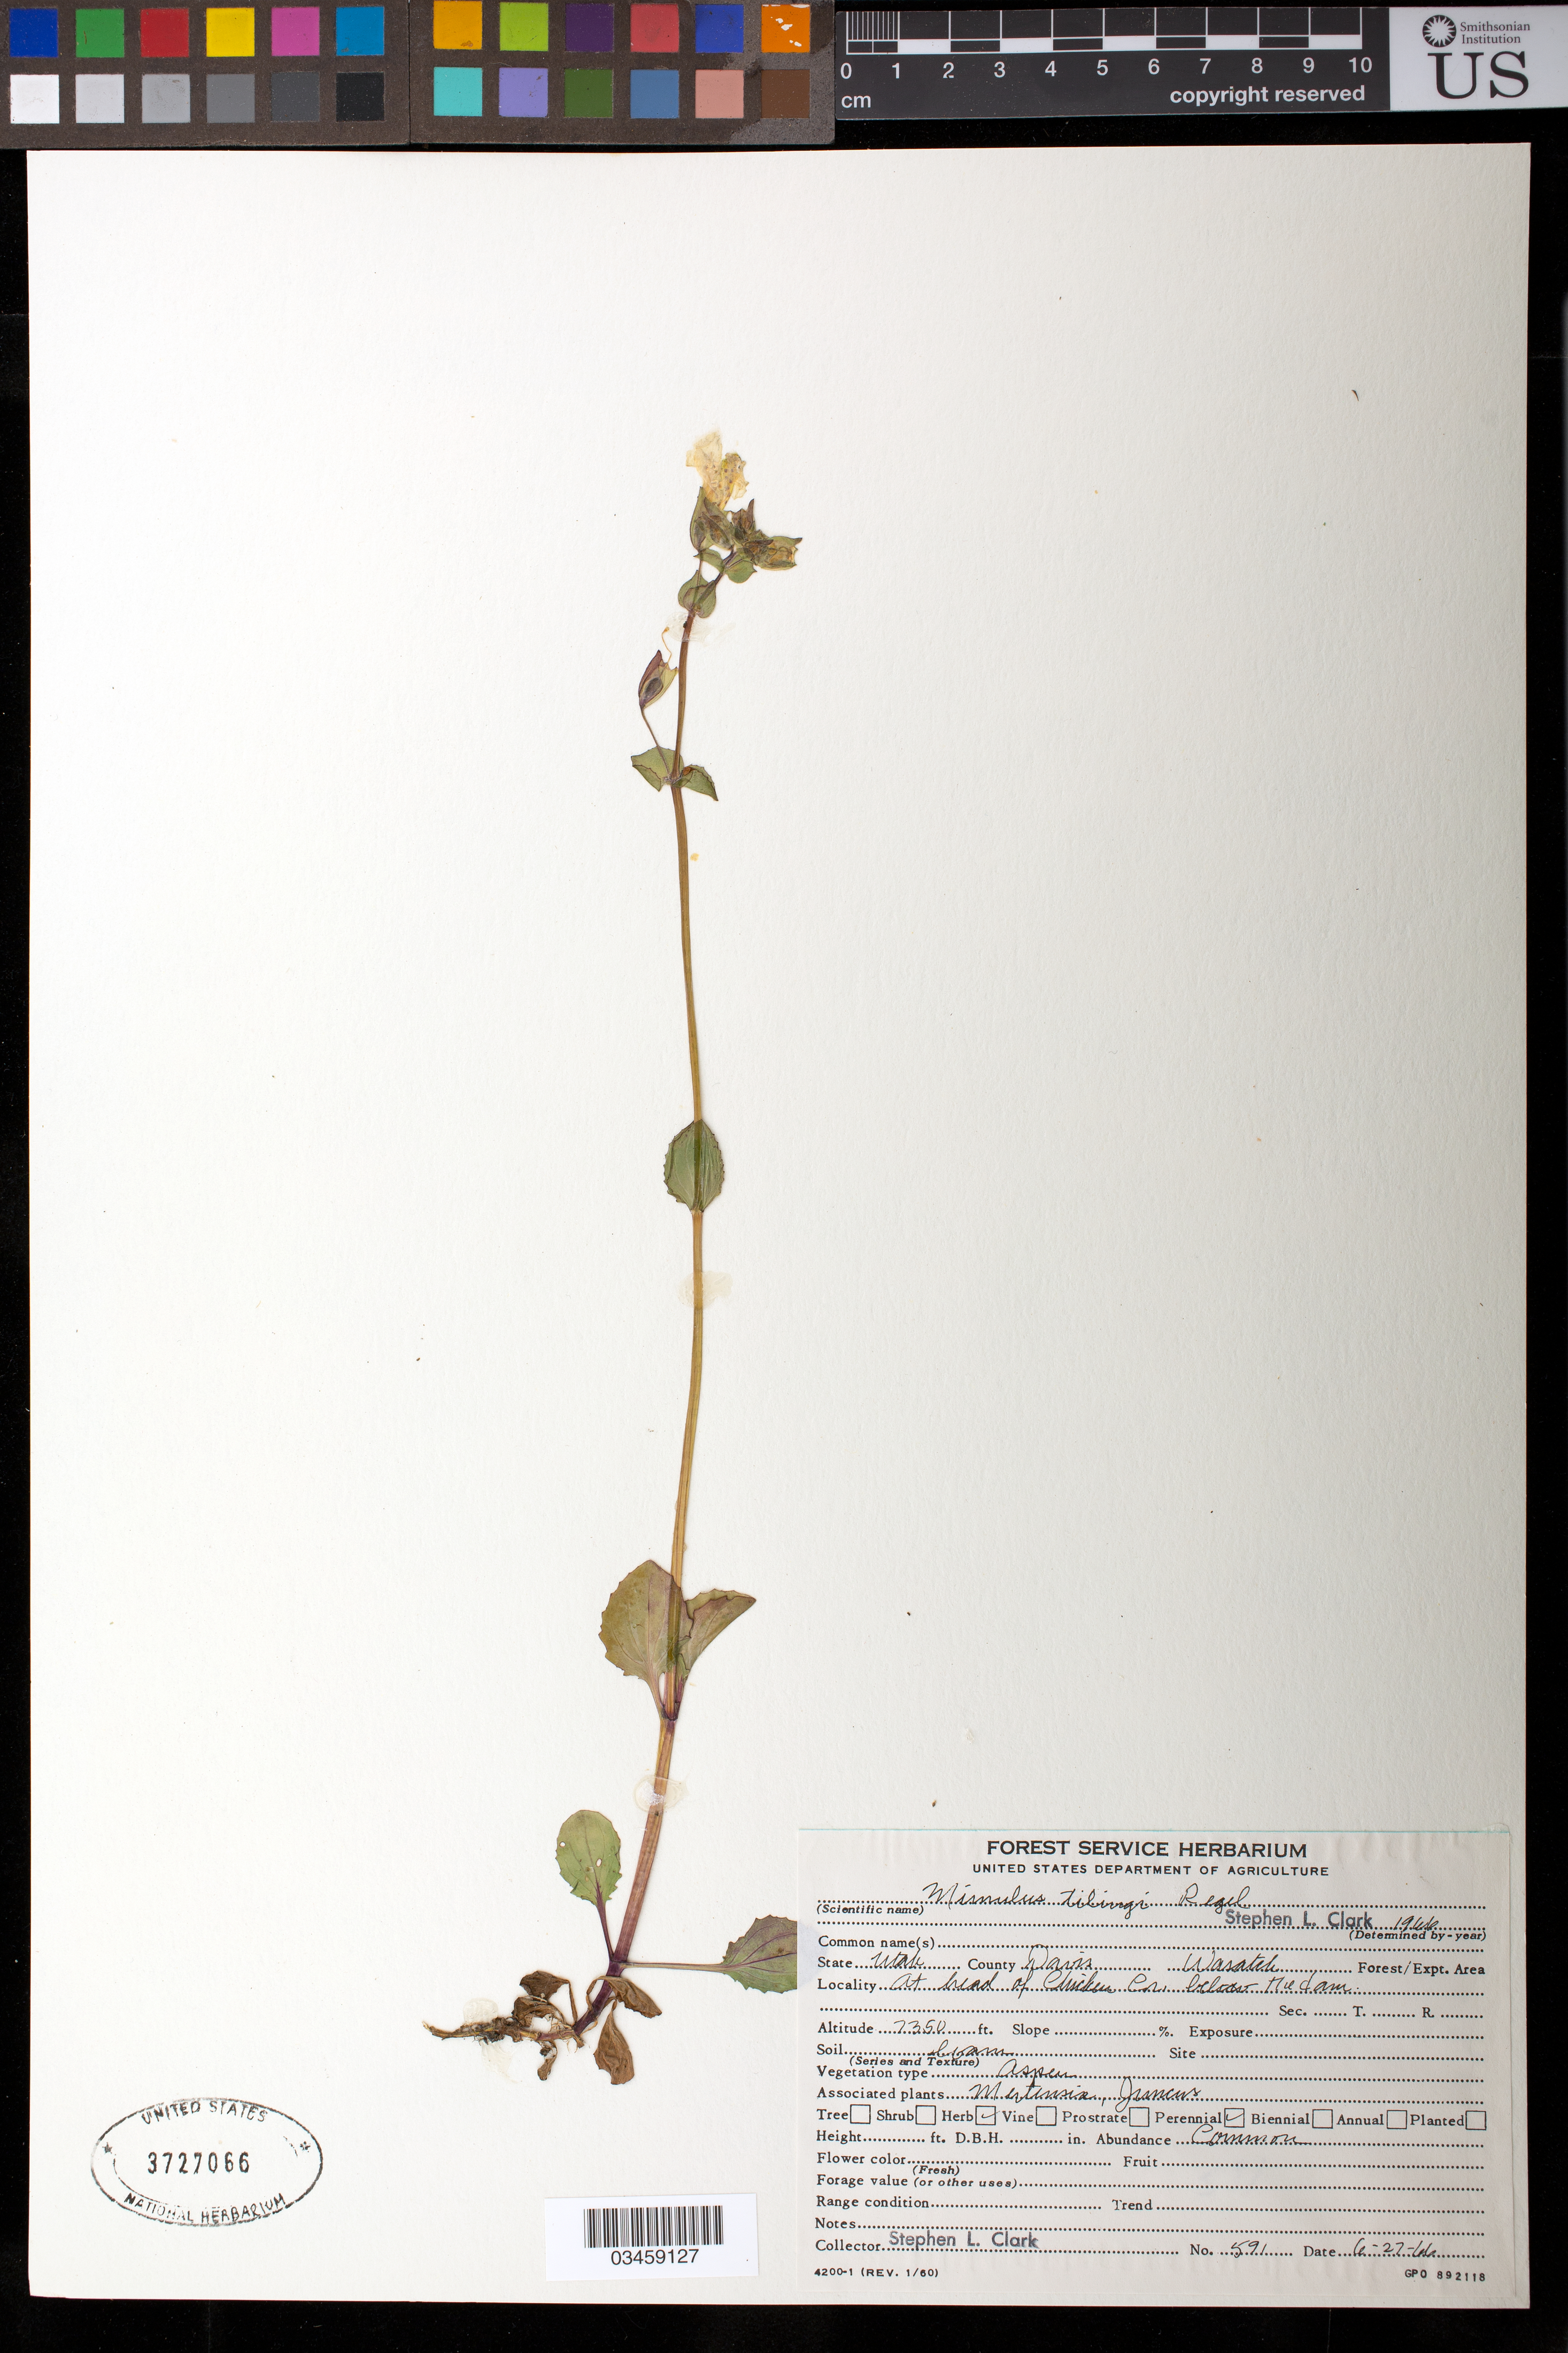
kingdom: Plantae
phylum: Tracheophyta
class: Magnoliopsida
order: Lamiales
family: Phrymaceae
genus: Mimulus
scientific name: Mimulus tilingii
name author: Regel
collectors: S. Clark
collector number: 591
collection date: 1966-06-27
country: United States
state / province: Utah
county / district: Davis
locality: Wasateh, at head at Chicken Creek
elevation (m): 7350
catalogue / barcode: US 3727060